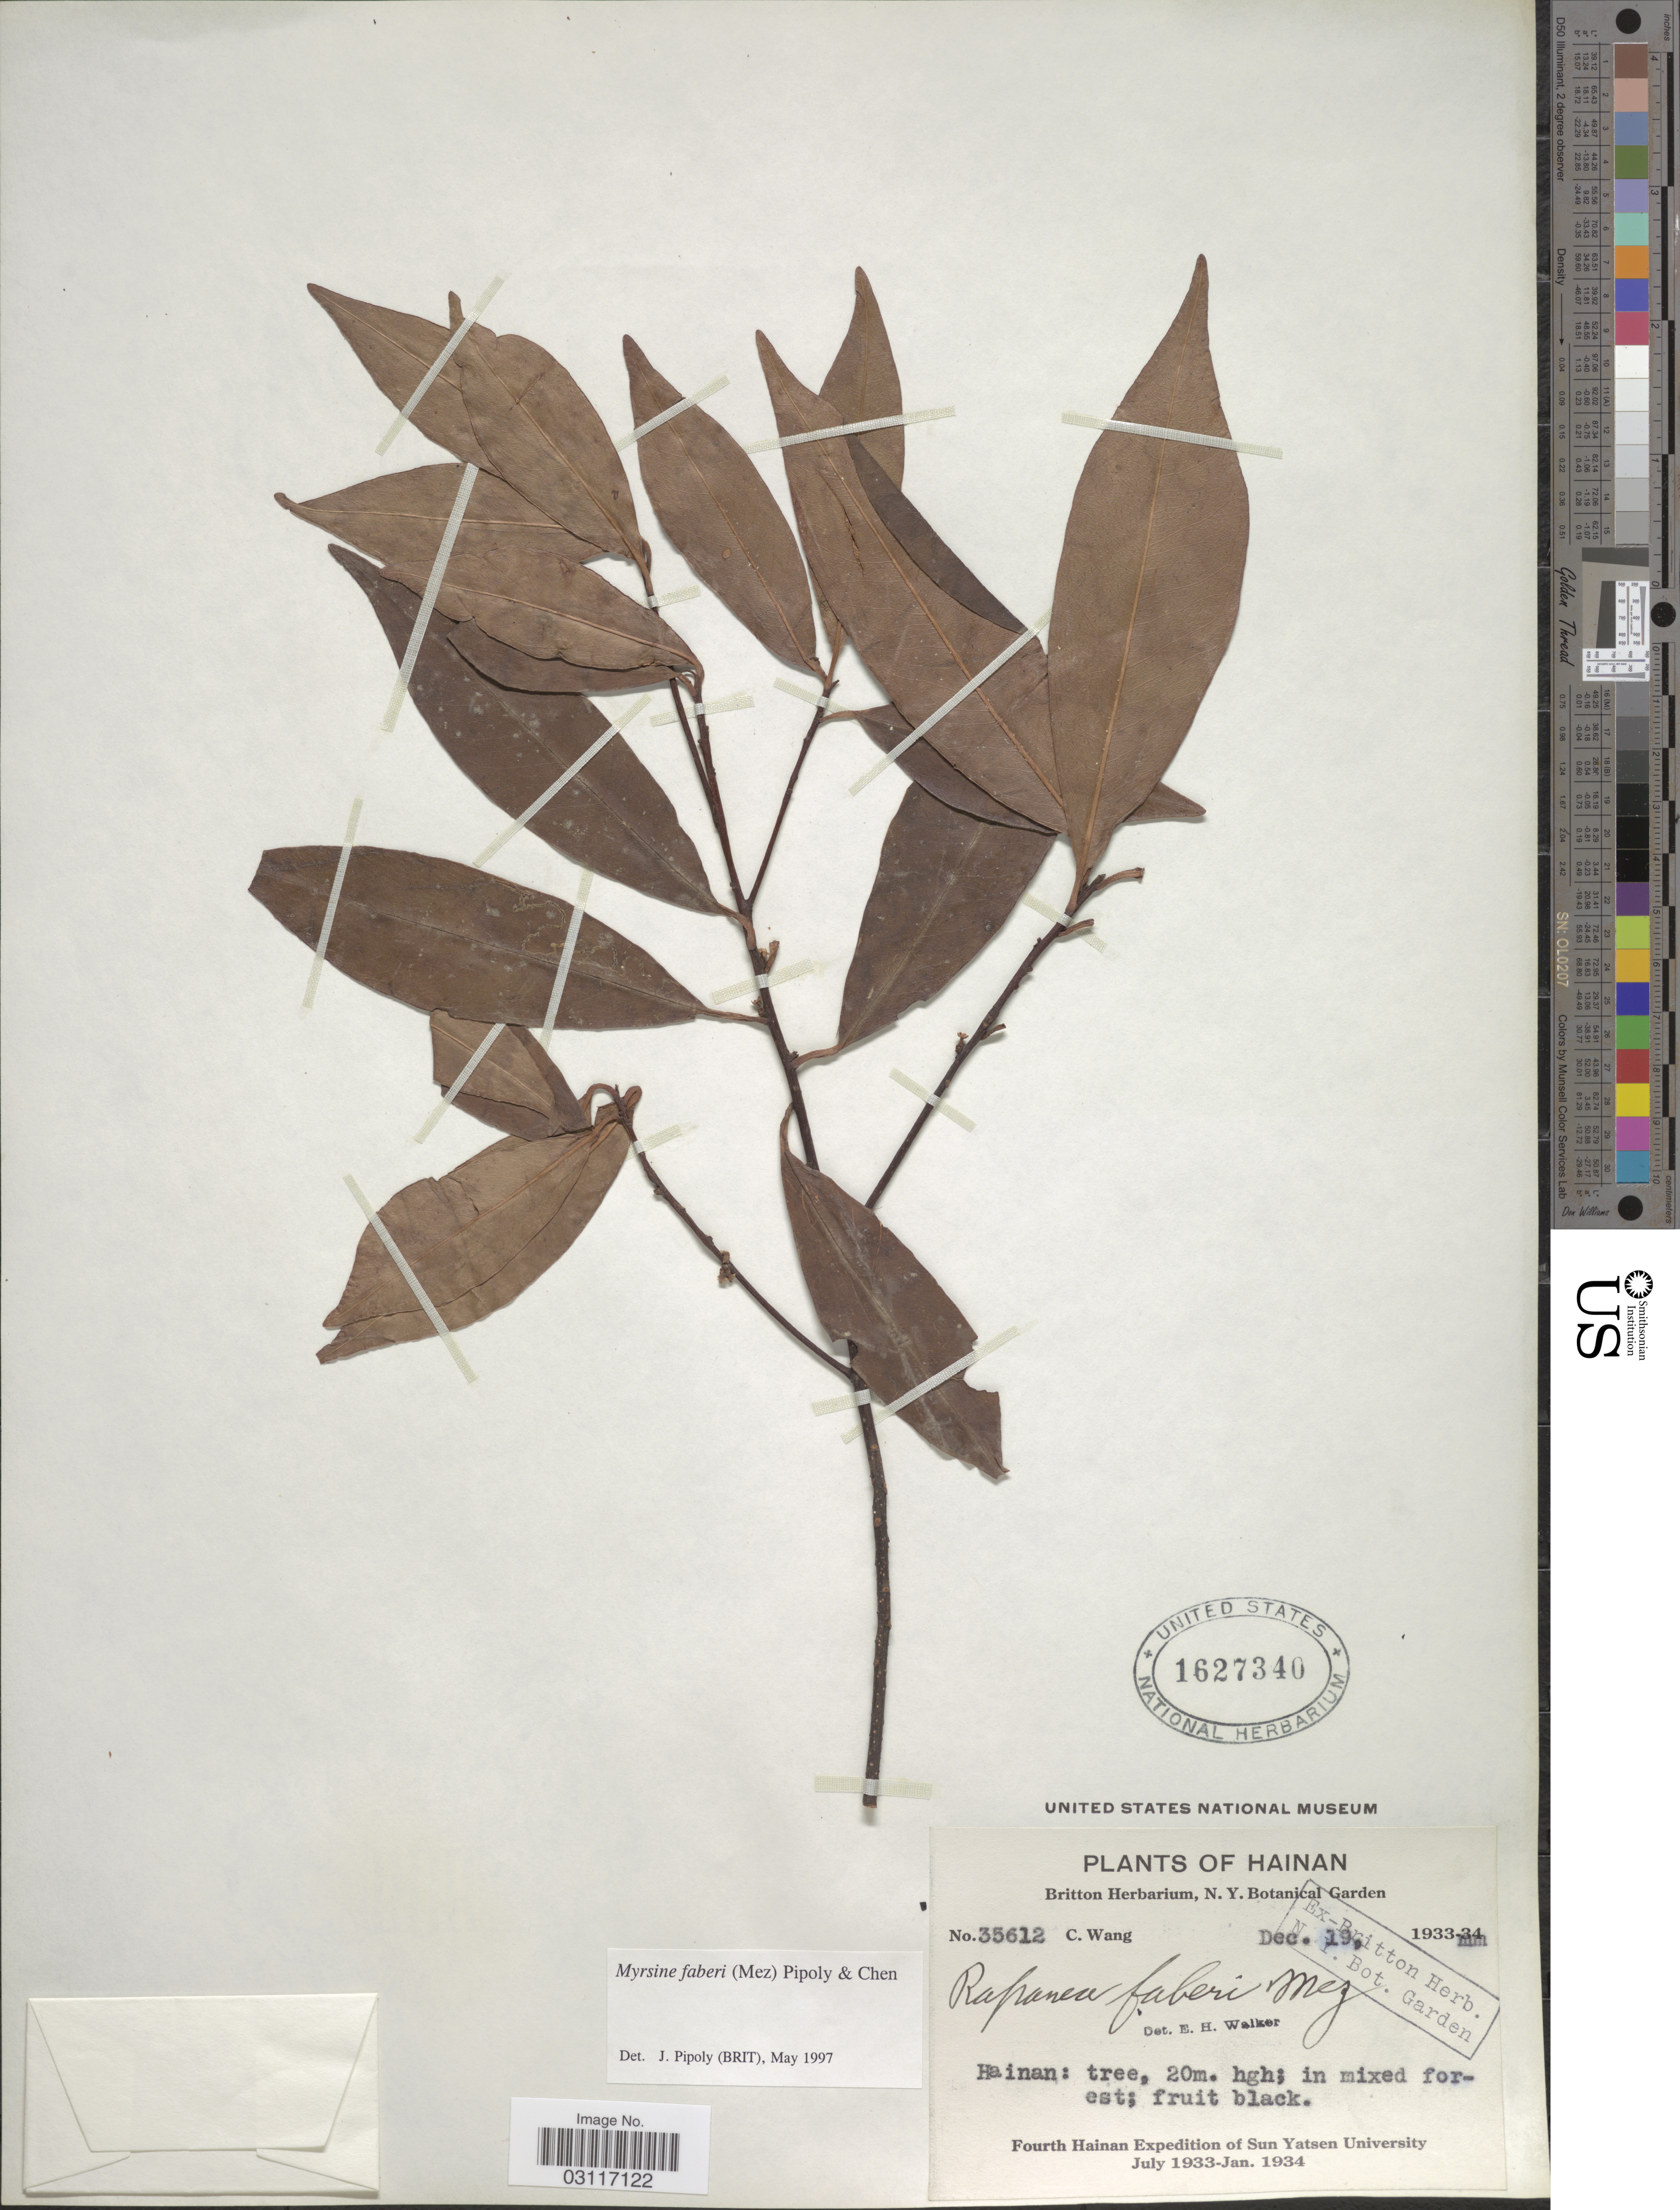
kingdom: Plantae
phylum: Tracheophyta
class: Magnoliopsida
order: Ericales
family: Primulaceae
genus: Myrsine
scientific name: Myrsine faberi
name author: (Mez) Pipoly & C. Chen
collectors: C. Wang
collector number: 35612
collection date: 1933-12-19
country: China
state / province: Hainan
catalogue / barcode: US 1627340